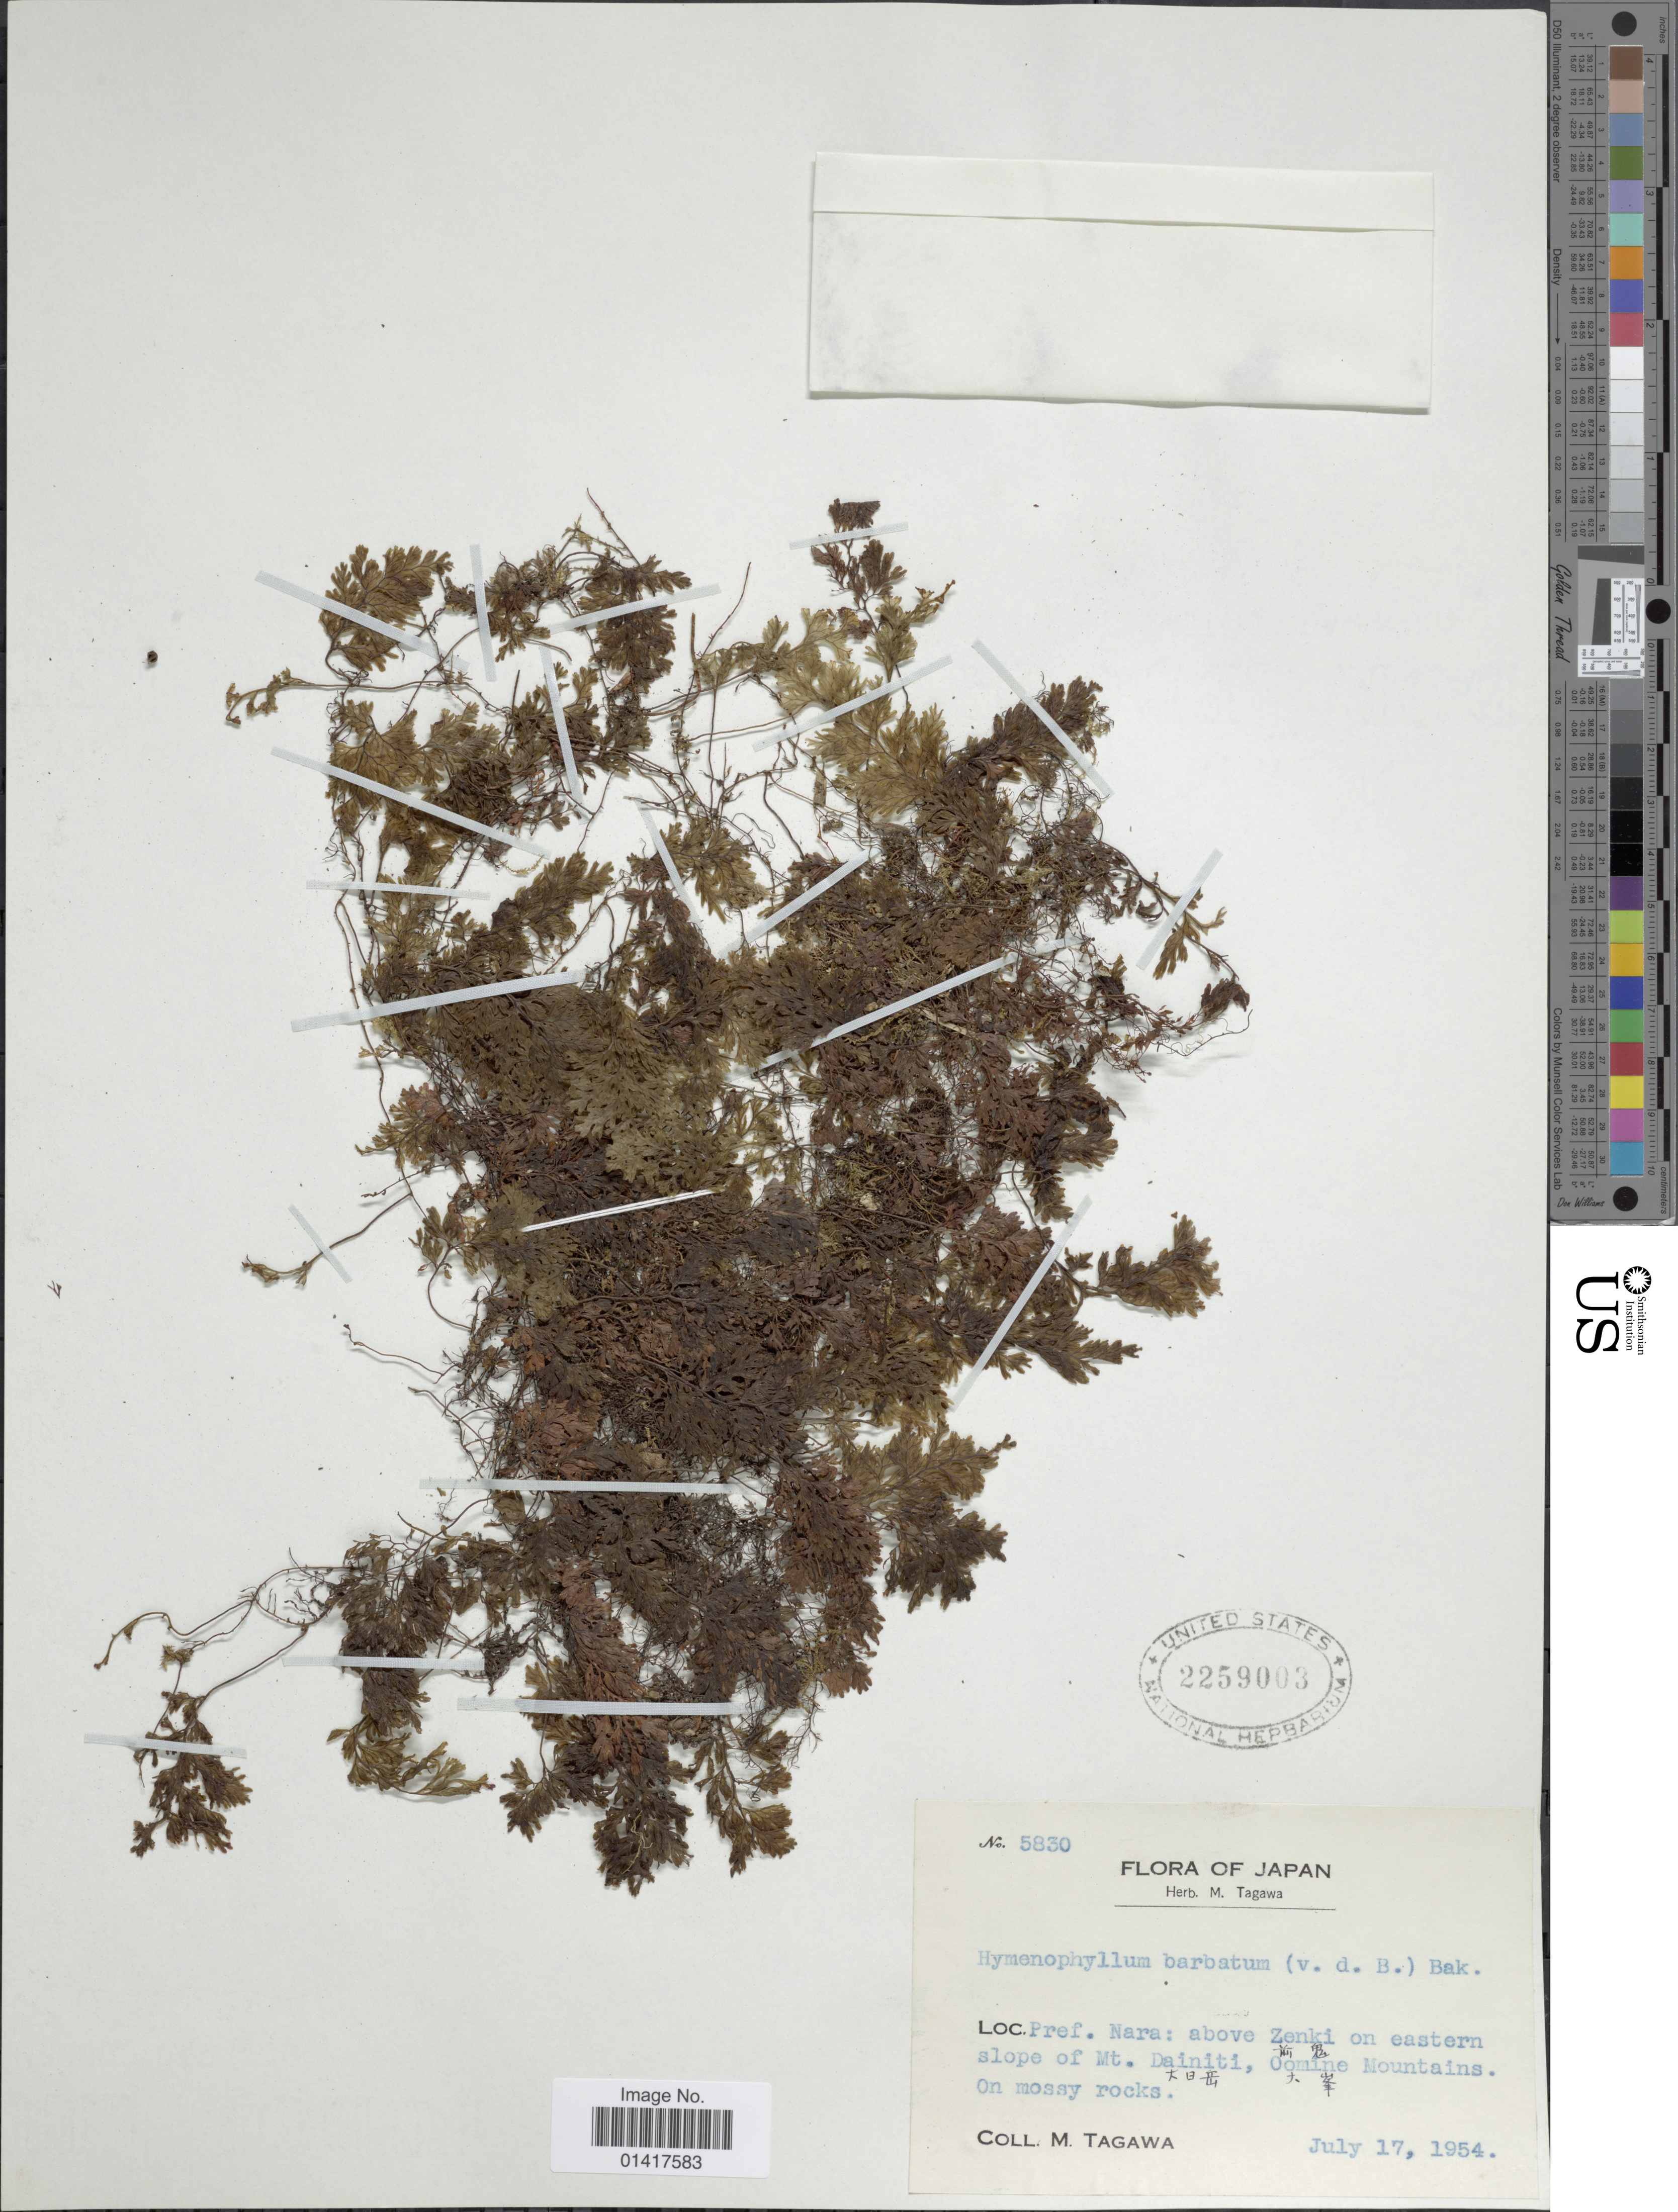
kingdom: Plantae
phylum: Tracheophyta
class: Polypodiopsida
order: Hymenophyllales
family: Hymenophyllaceae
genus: Hymenophyllum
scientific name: Hymenophyllum barbatum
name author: (Bosch) Baker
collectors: M. Tagawa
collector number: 5830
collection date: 1954-07-17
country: Japan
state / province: Nara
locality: Pref Nara: above Zenki on eastern slope of Mt. Dainiti, Oomine Mountains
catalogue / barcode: US 2259003